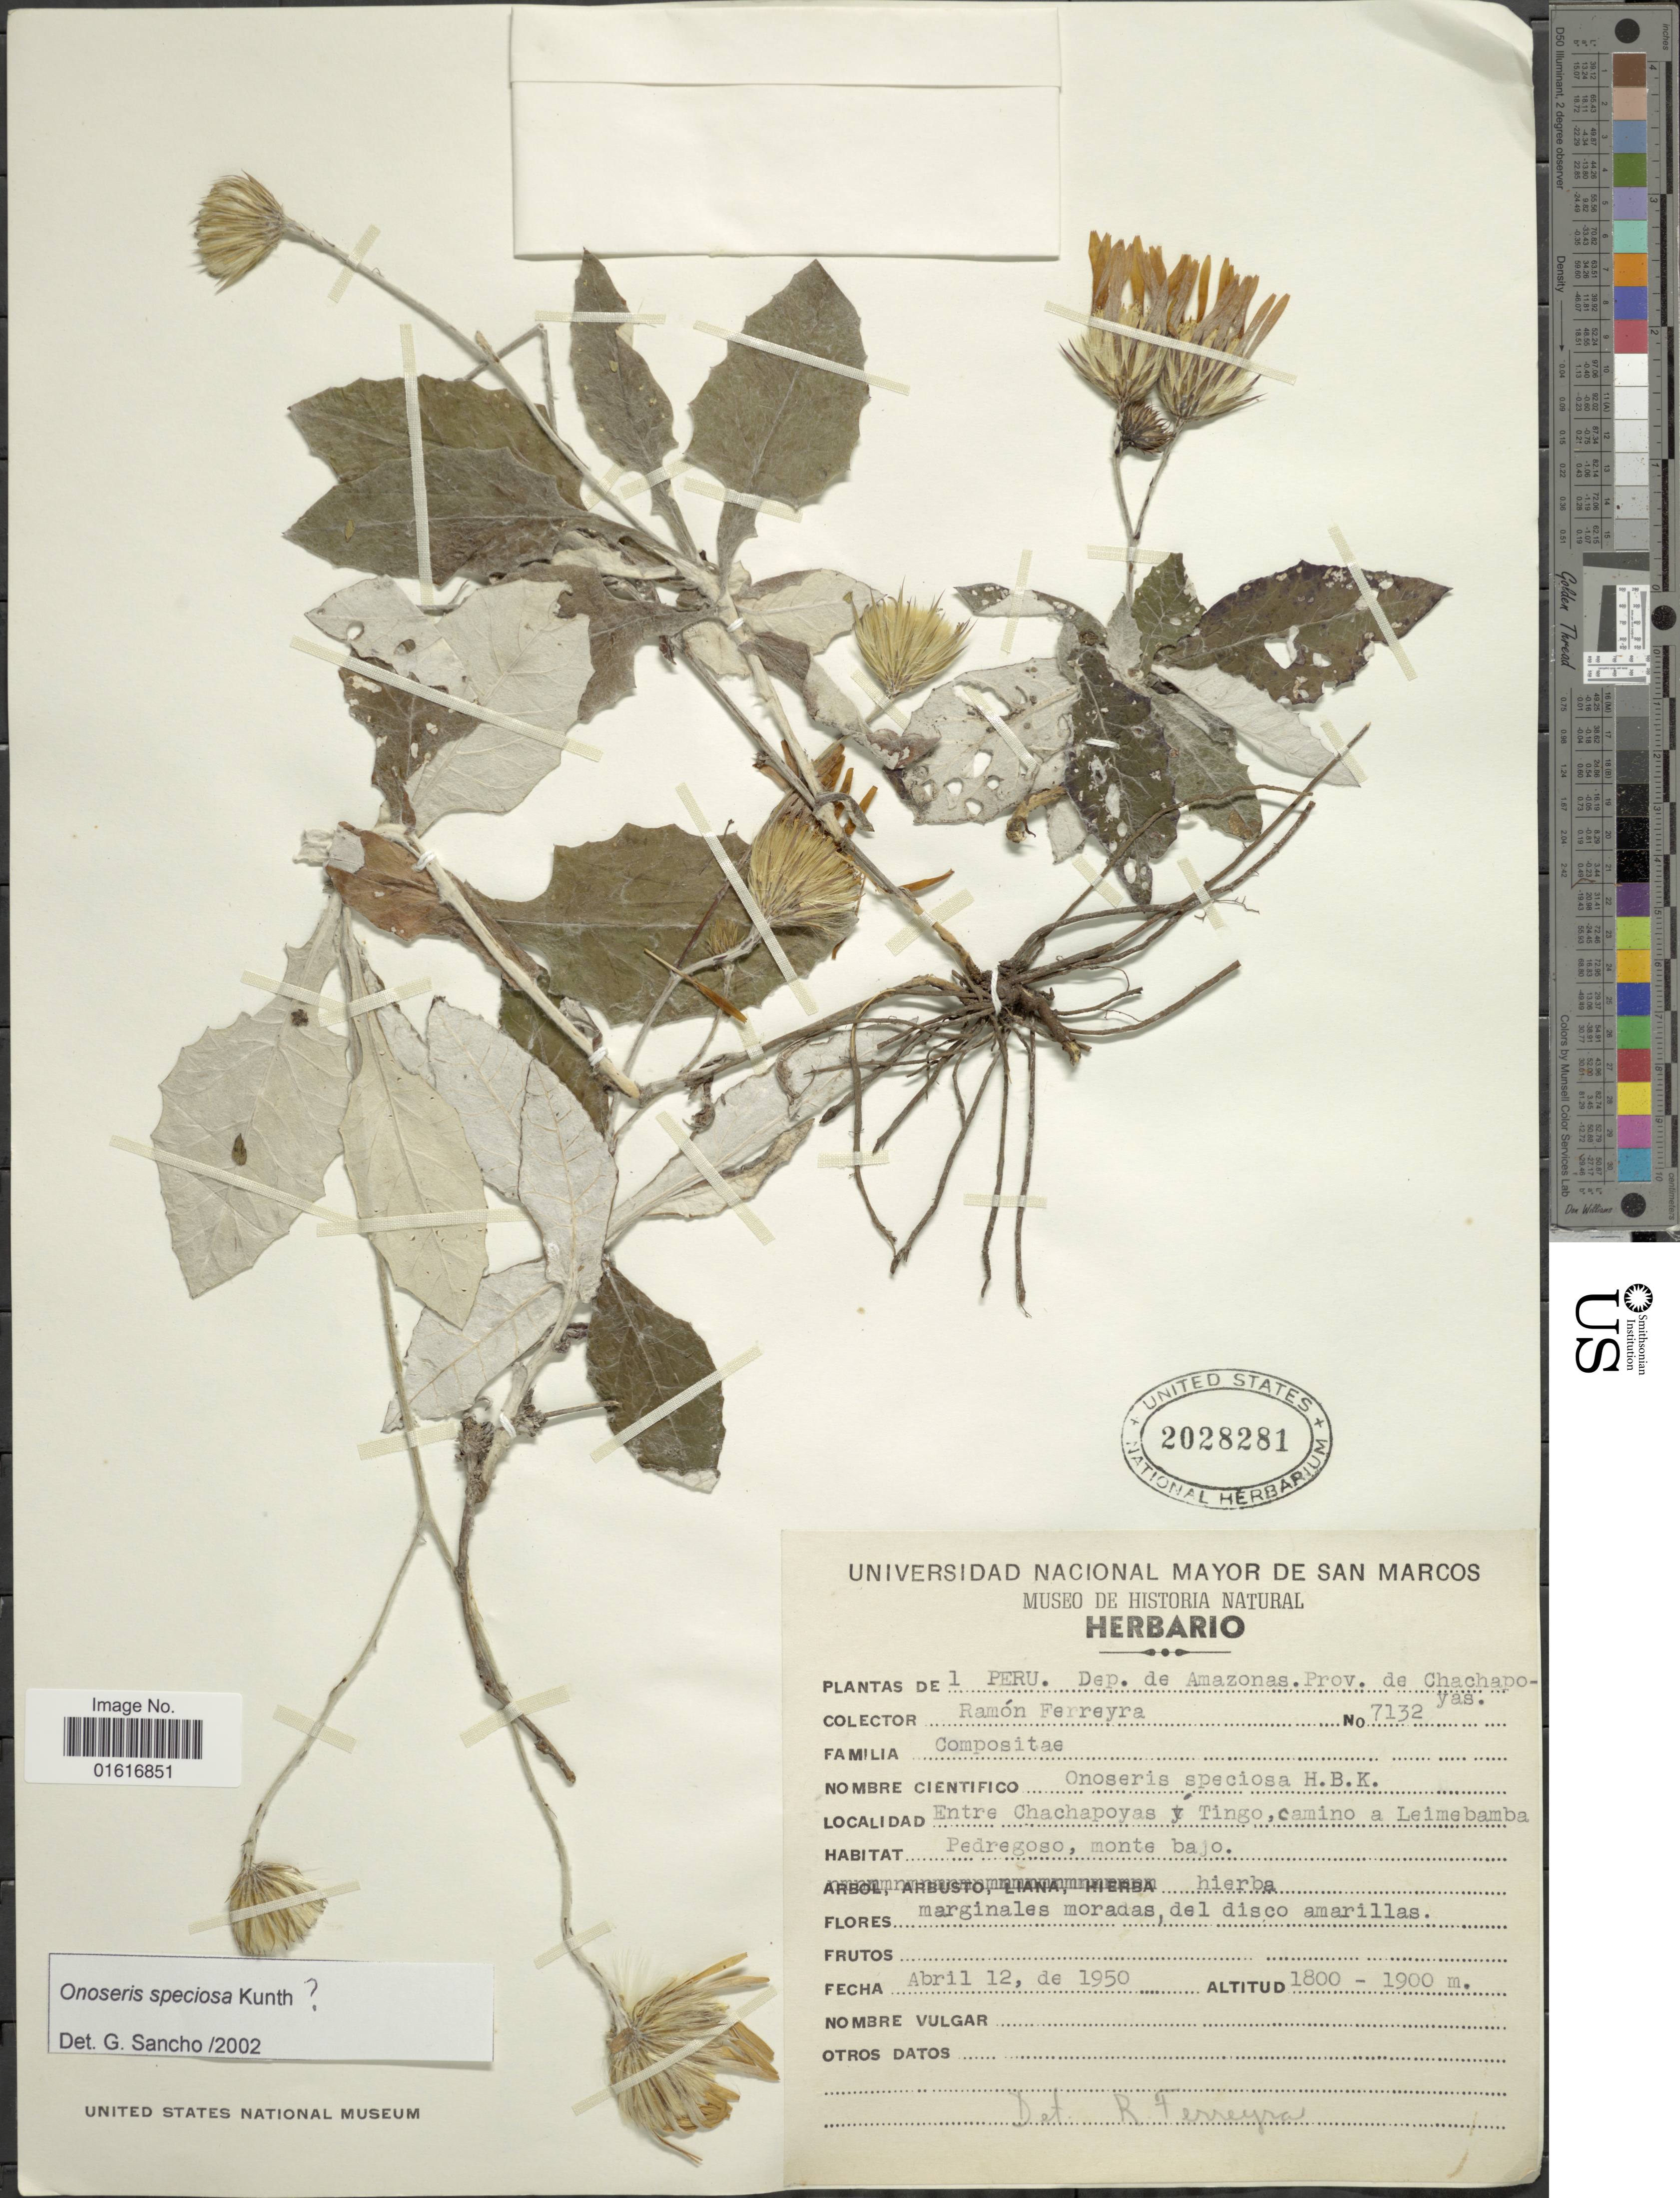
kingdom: Plantae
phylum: Tracheophyta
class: Magnoliopsida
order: Asterales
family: Asteraceae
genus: Onoseris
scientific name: Onoseris speciosa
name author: Kunth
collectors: R. A. Ferreyra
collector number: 7132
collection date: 1950-04-12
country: Peru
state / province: Amazonas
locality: Prov. de Cachapoyas, Entre Chachapoyas y Tingo, camino a Leimebamba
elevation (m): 1800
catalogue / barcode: US 2028281